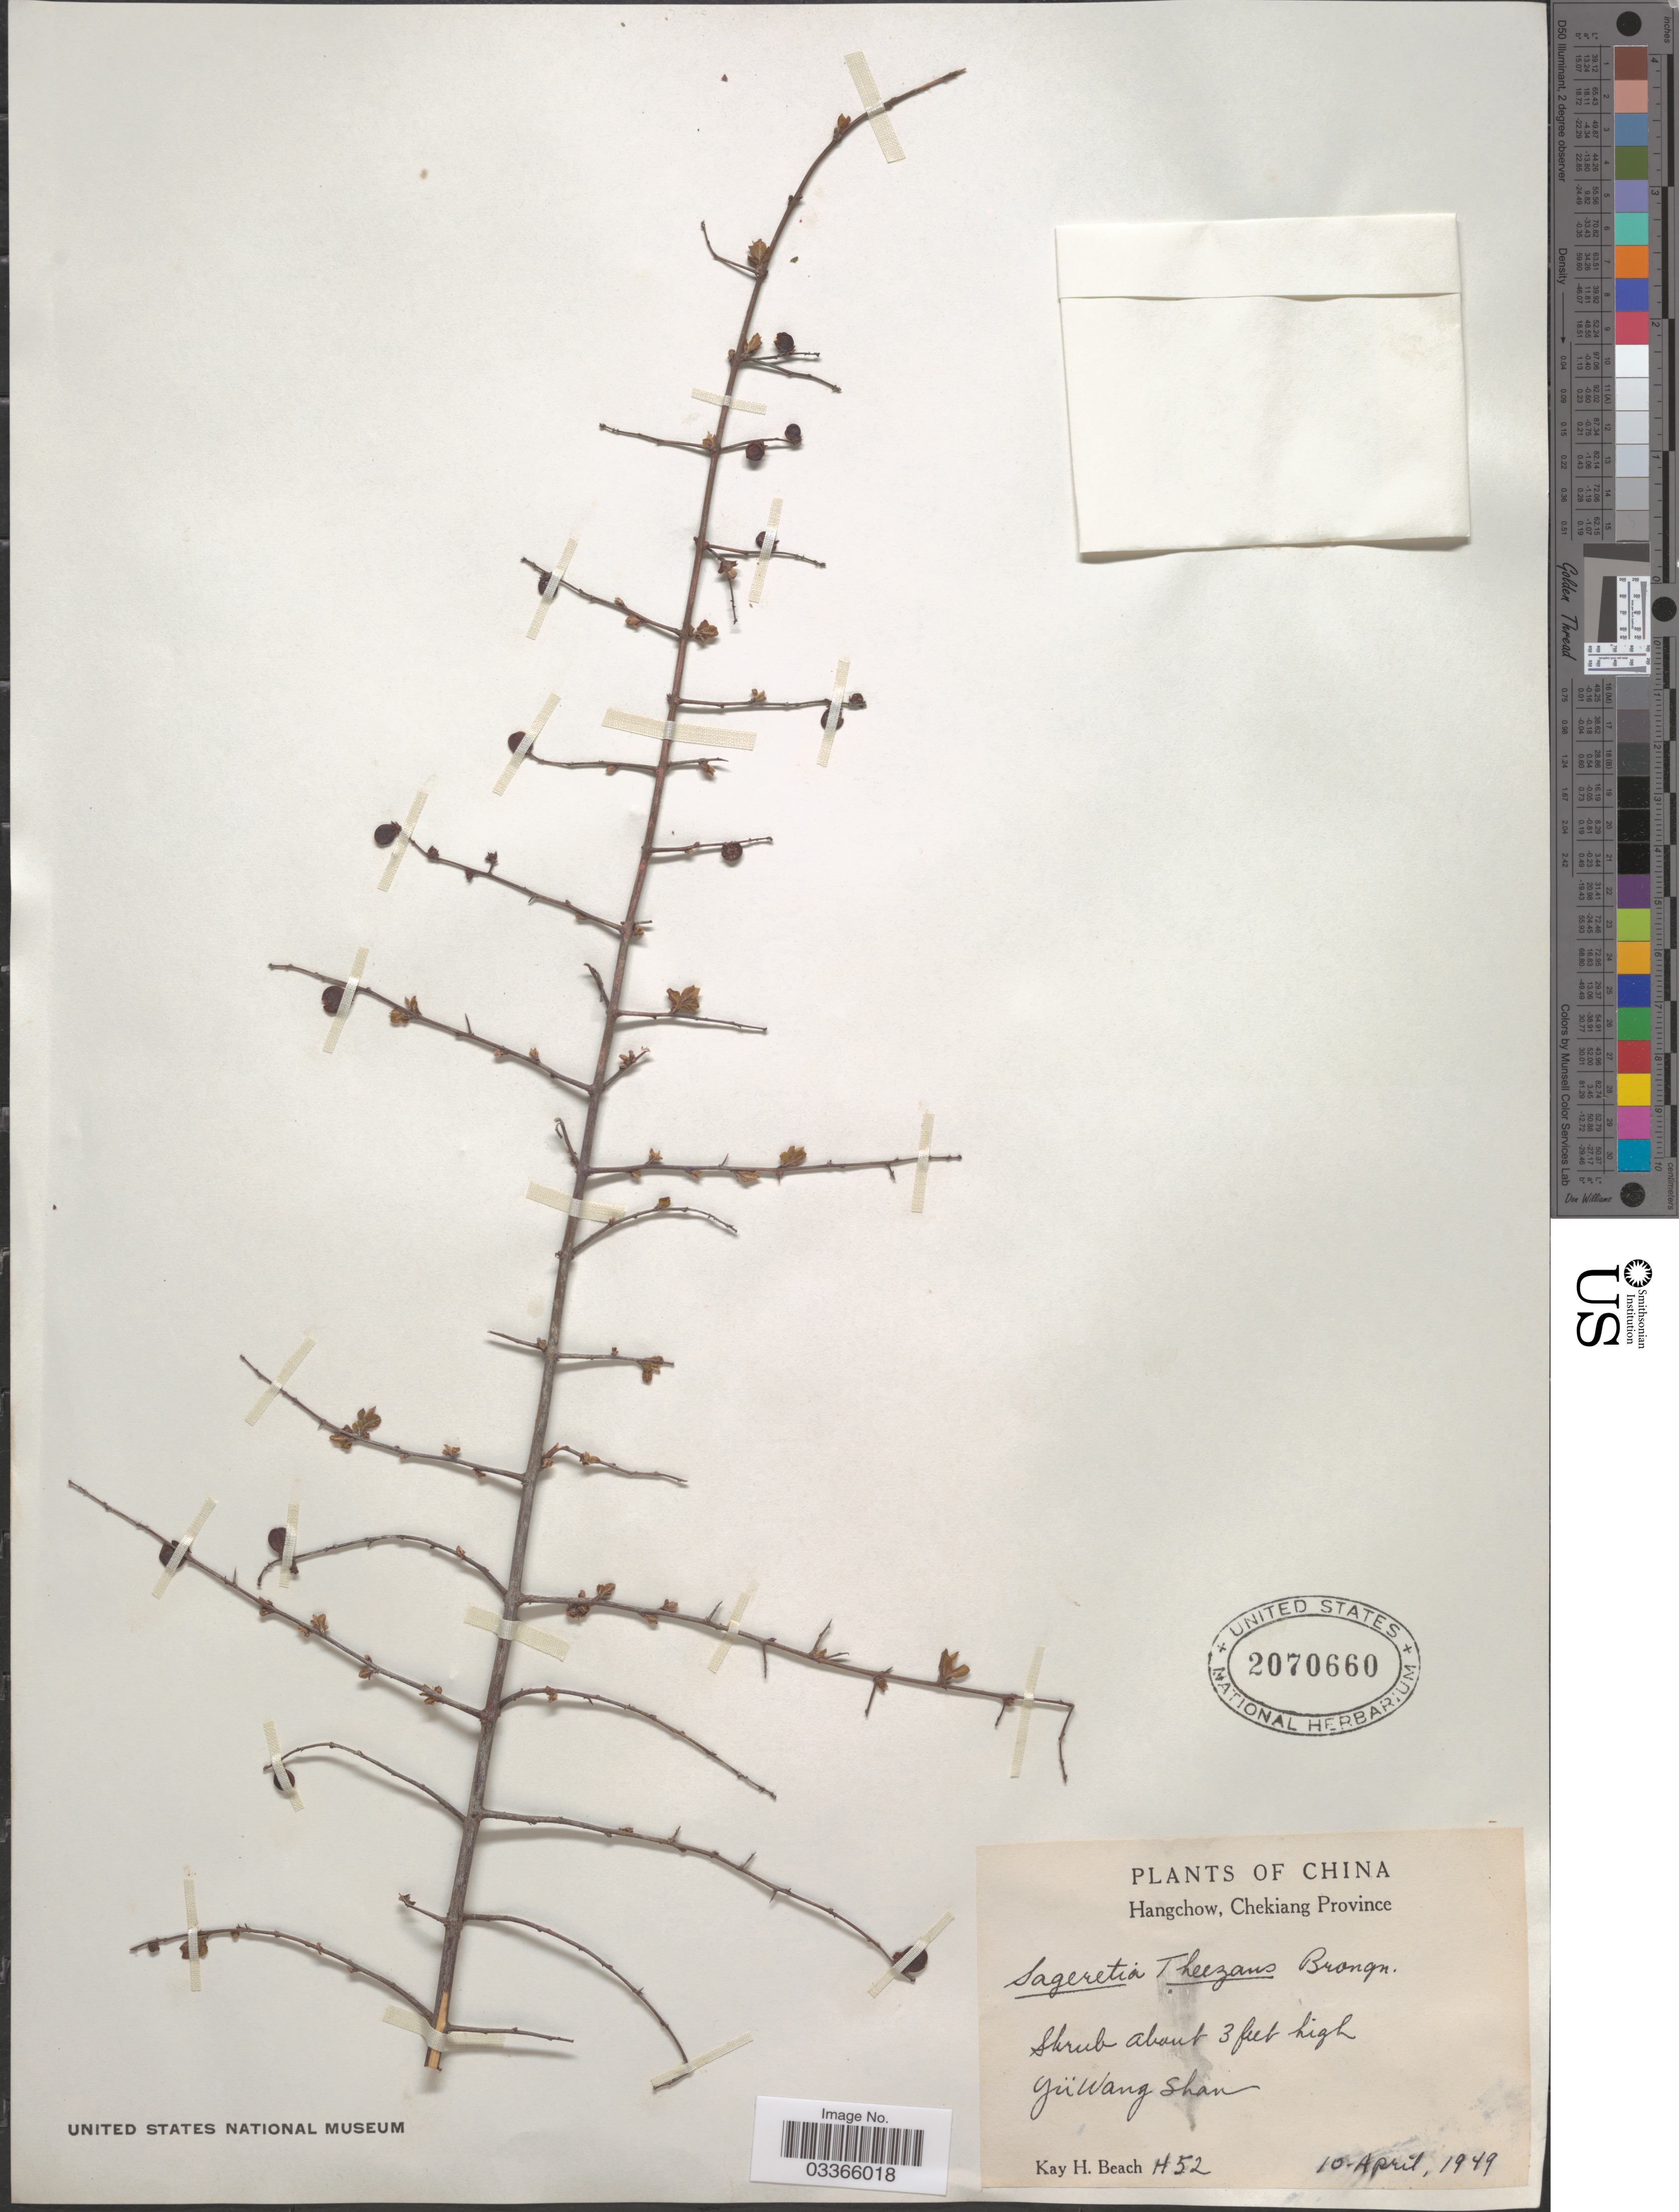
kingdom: Plantae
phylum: Tracheophyta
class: Magnoliopsida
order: Rosales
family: Rhamnaceae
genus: Sageretia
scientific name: Sageretia thea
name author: (Osbeck) M.C. Johnst.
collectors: K. H. Beach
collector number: H52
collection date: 1949-04-10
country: China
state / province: Zhejiang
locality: Hangchow, Chekiang Province, Yü Wang Shan.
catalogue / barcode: US 2070660